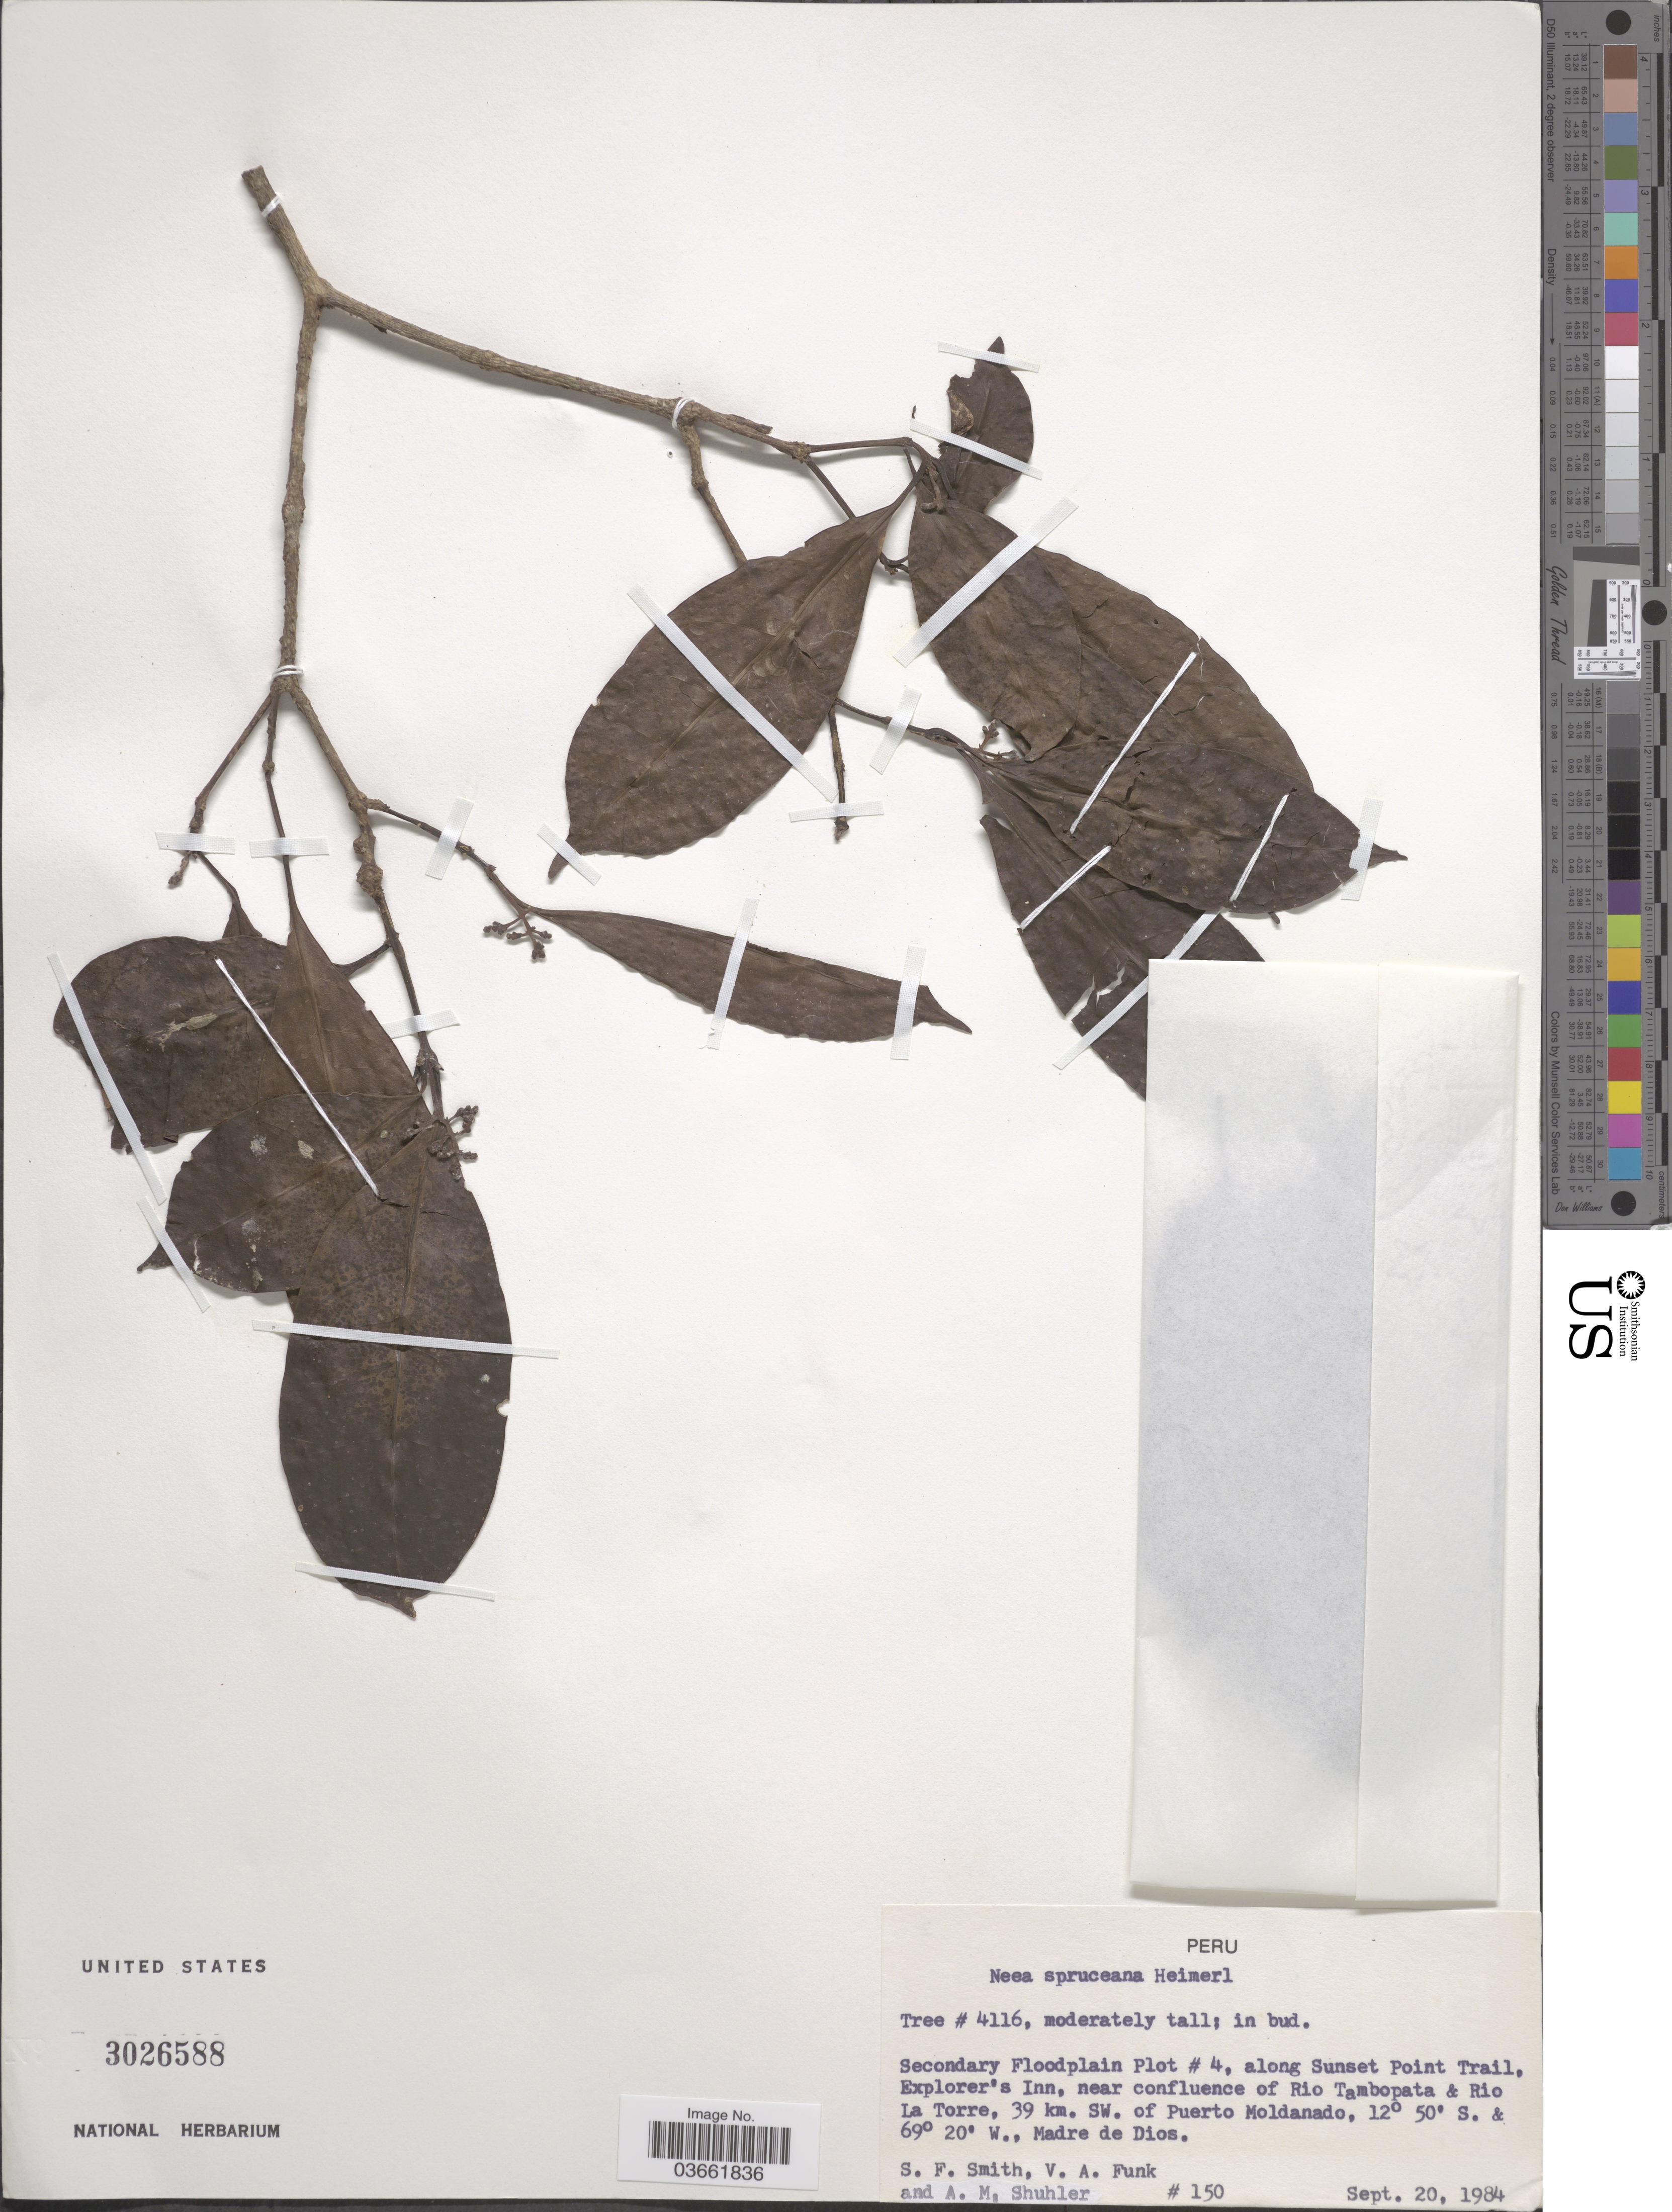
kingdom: Plantae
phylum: Tracheophyta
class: Magnoliopsida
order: Caryophyllales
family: Nyctaginaceae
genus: Neea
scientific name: Neea spruceana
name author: Heimerl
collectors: S.F. Smith, V. Funk & A. Shuhler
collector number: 150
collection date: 1984-09-20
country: Peru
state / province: Madre de Dios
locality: Secondary Floodplain Plot # 4, along Sunset Point Trail, Explorer's Inn, near confluence of Rio Tambopata & Rio La Torre, 39 km. SW. of Puerto Moldanado.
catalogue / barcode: US 3026588